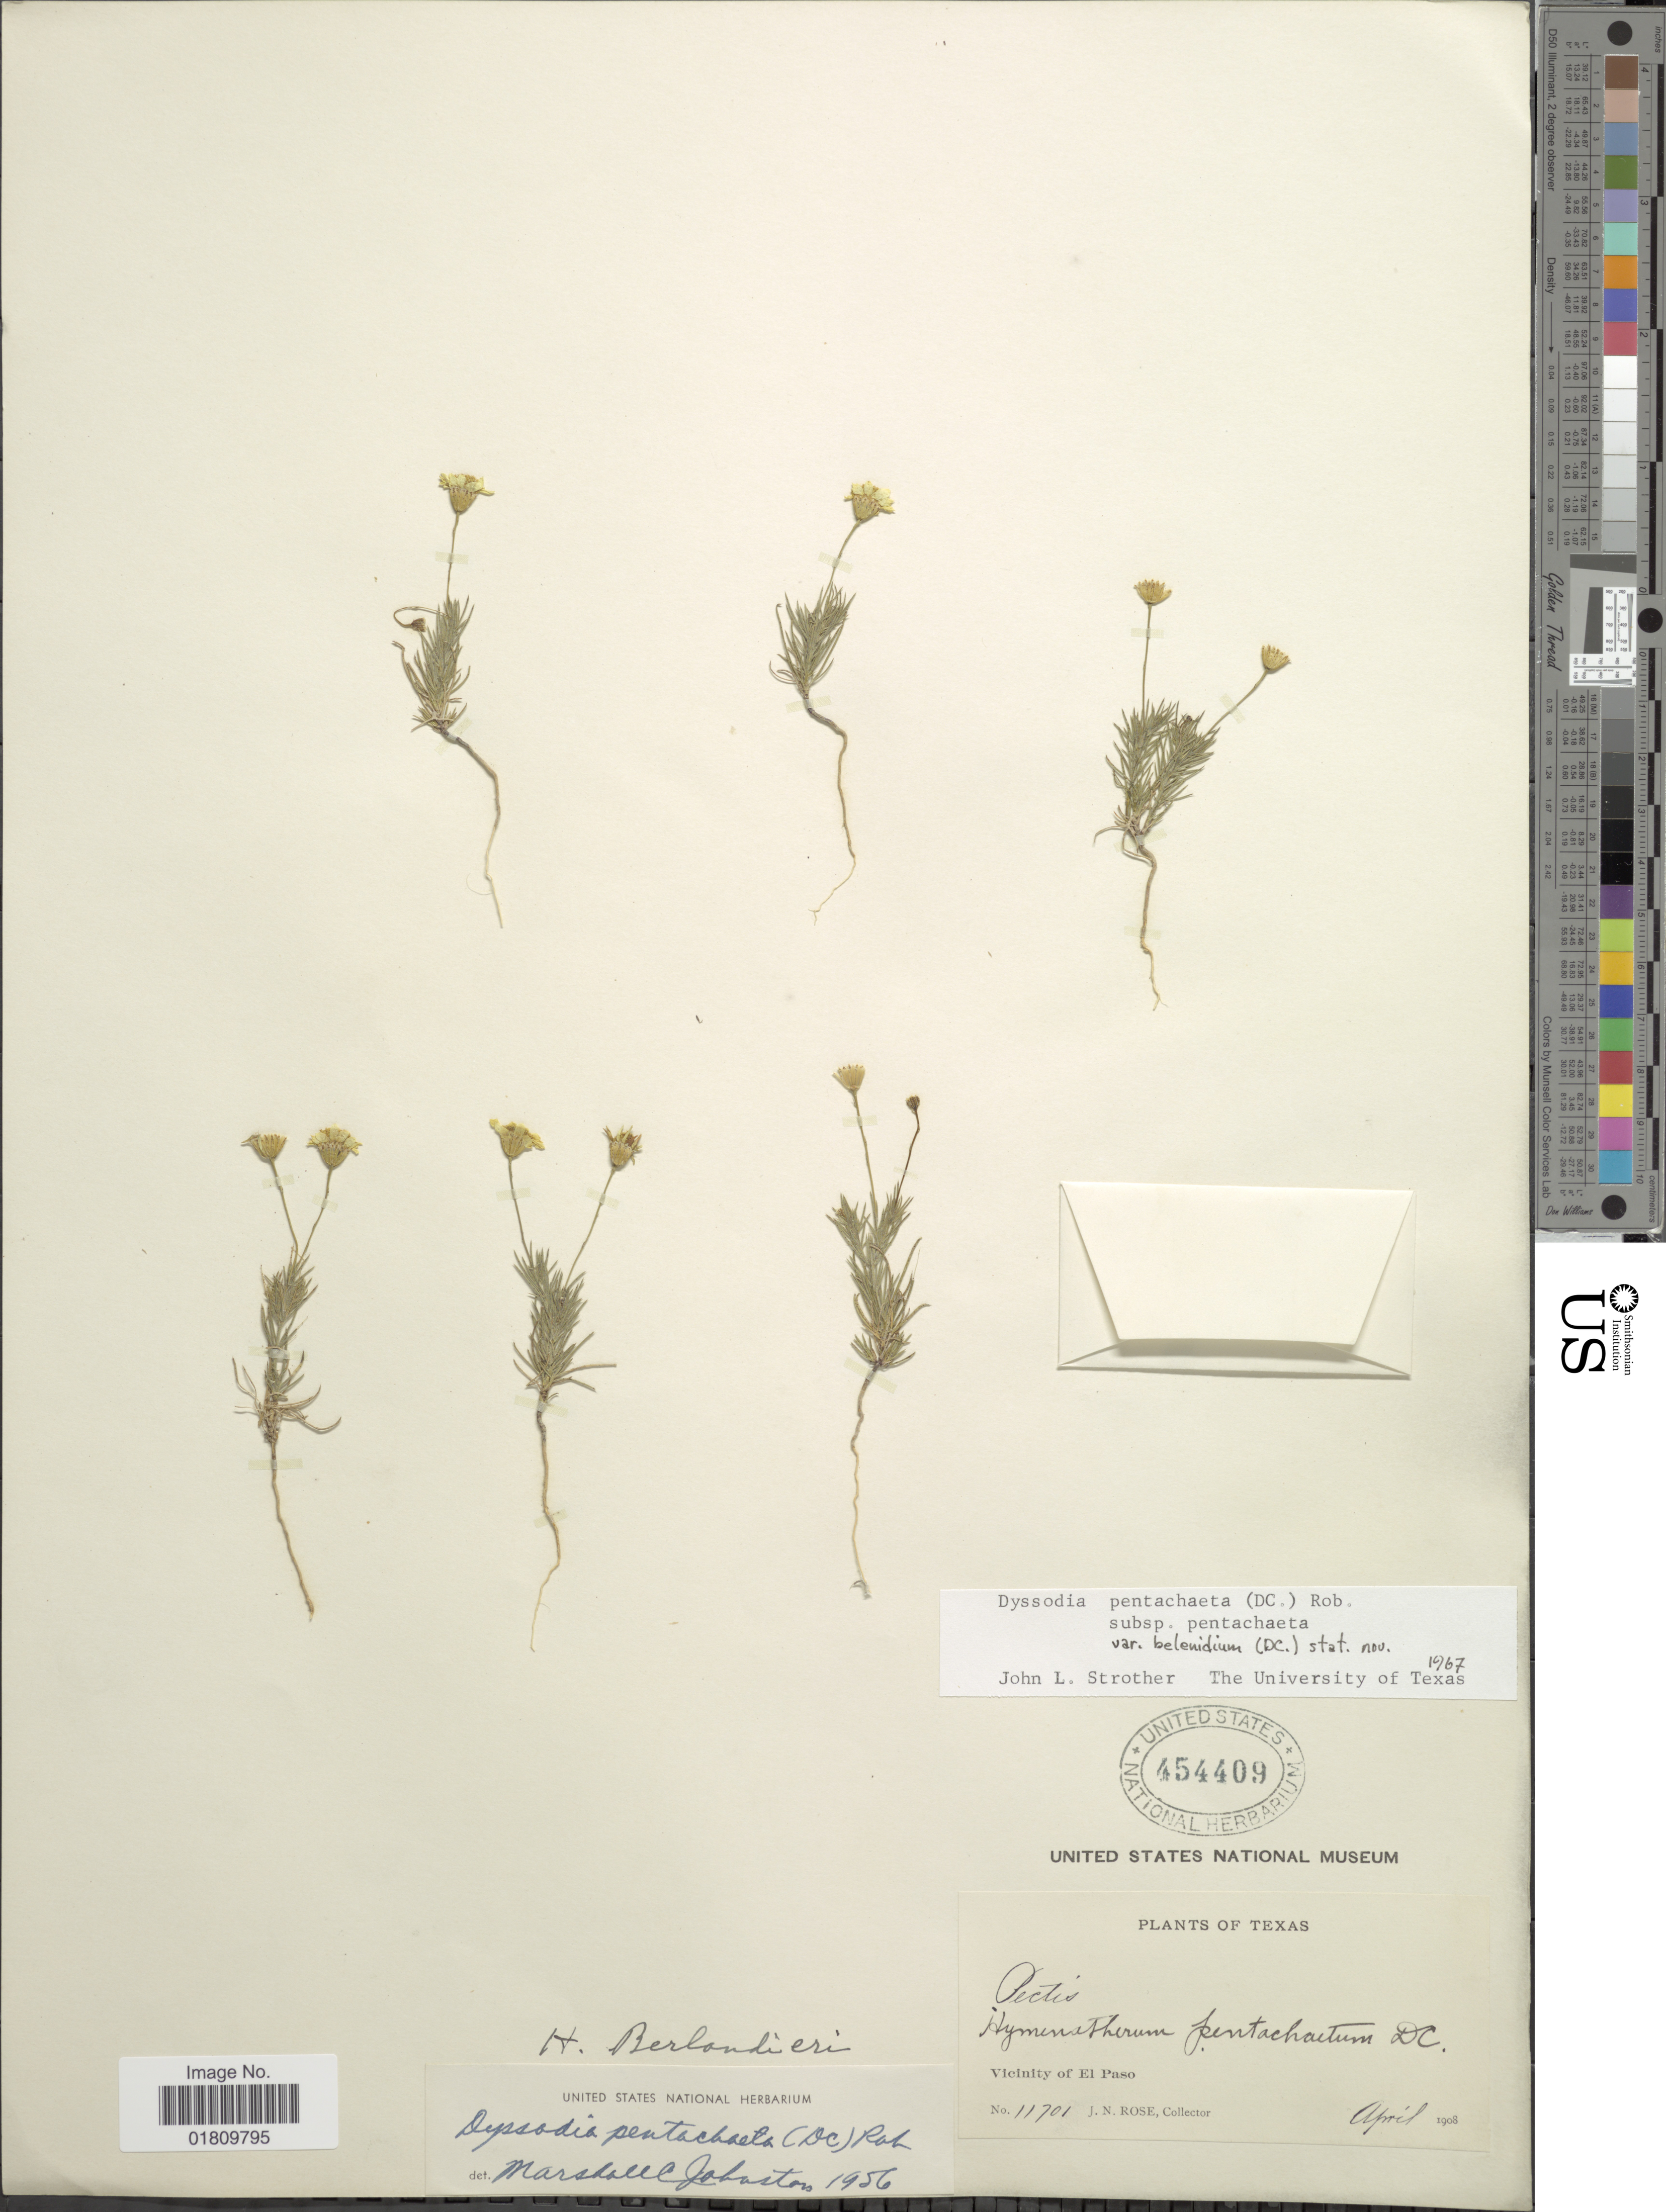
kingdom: Plantae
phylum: Tracheophyta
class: Magnoliopsida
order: Asterales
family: Asteraceae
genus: Thymophylla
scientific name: Thymophylla pentachaeta var. belenidium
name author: (DC.) Strother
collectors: J. N. Rose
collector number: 11701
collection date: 1908-04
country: United States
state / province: Texas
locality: Vicinity of El Paso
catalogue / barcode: US 454409